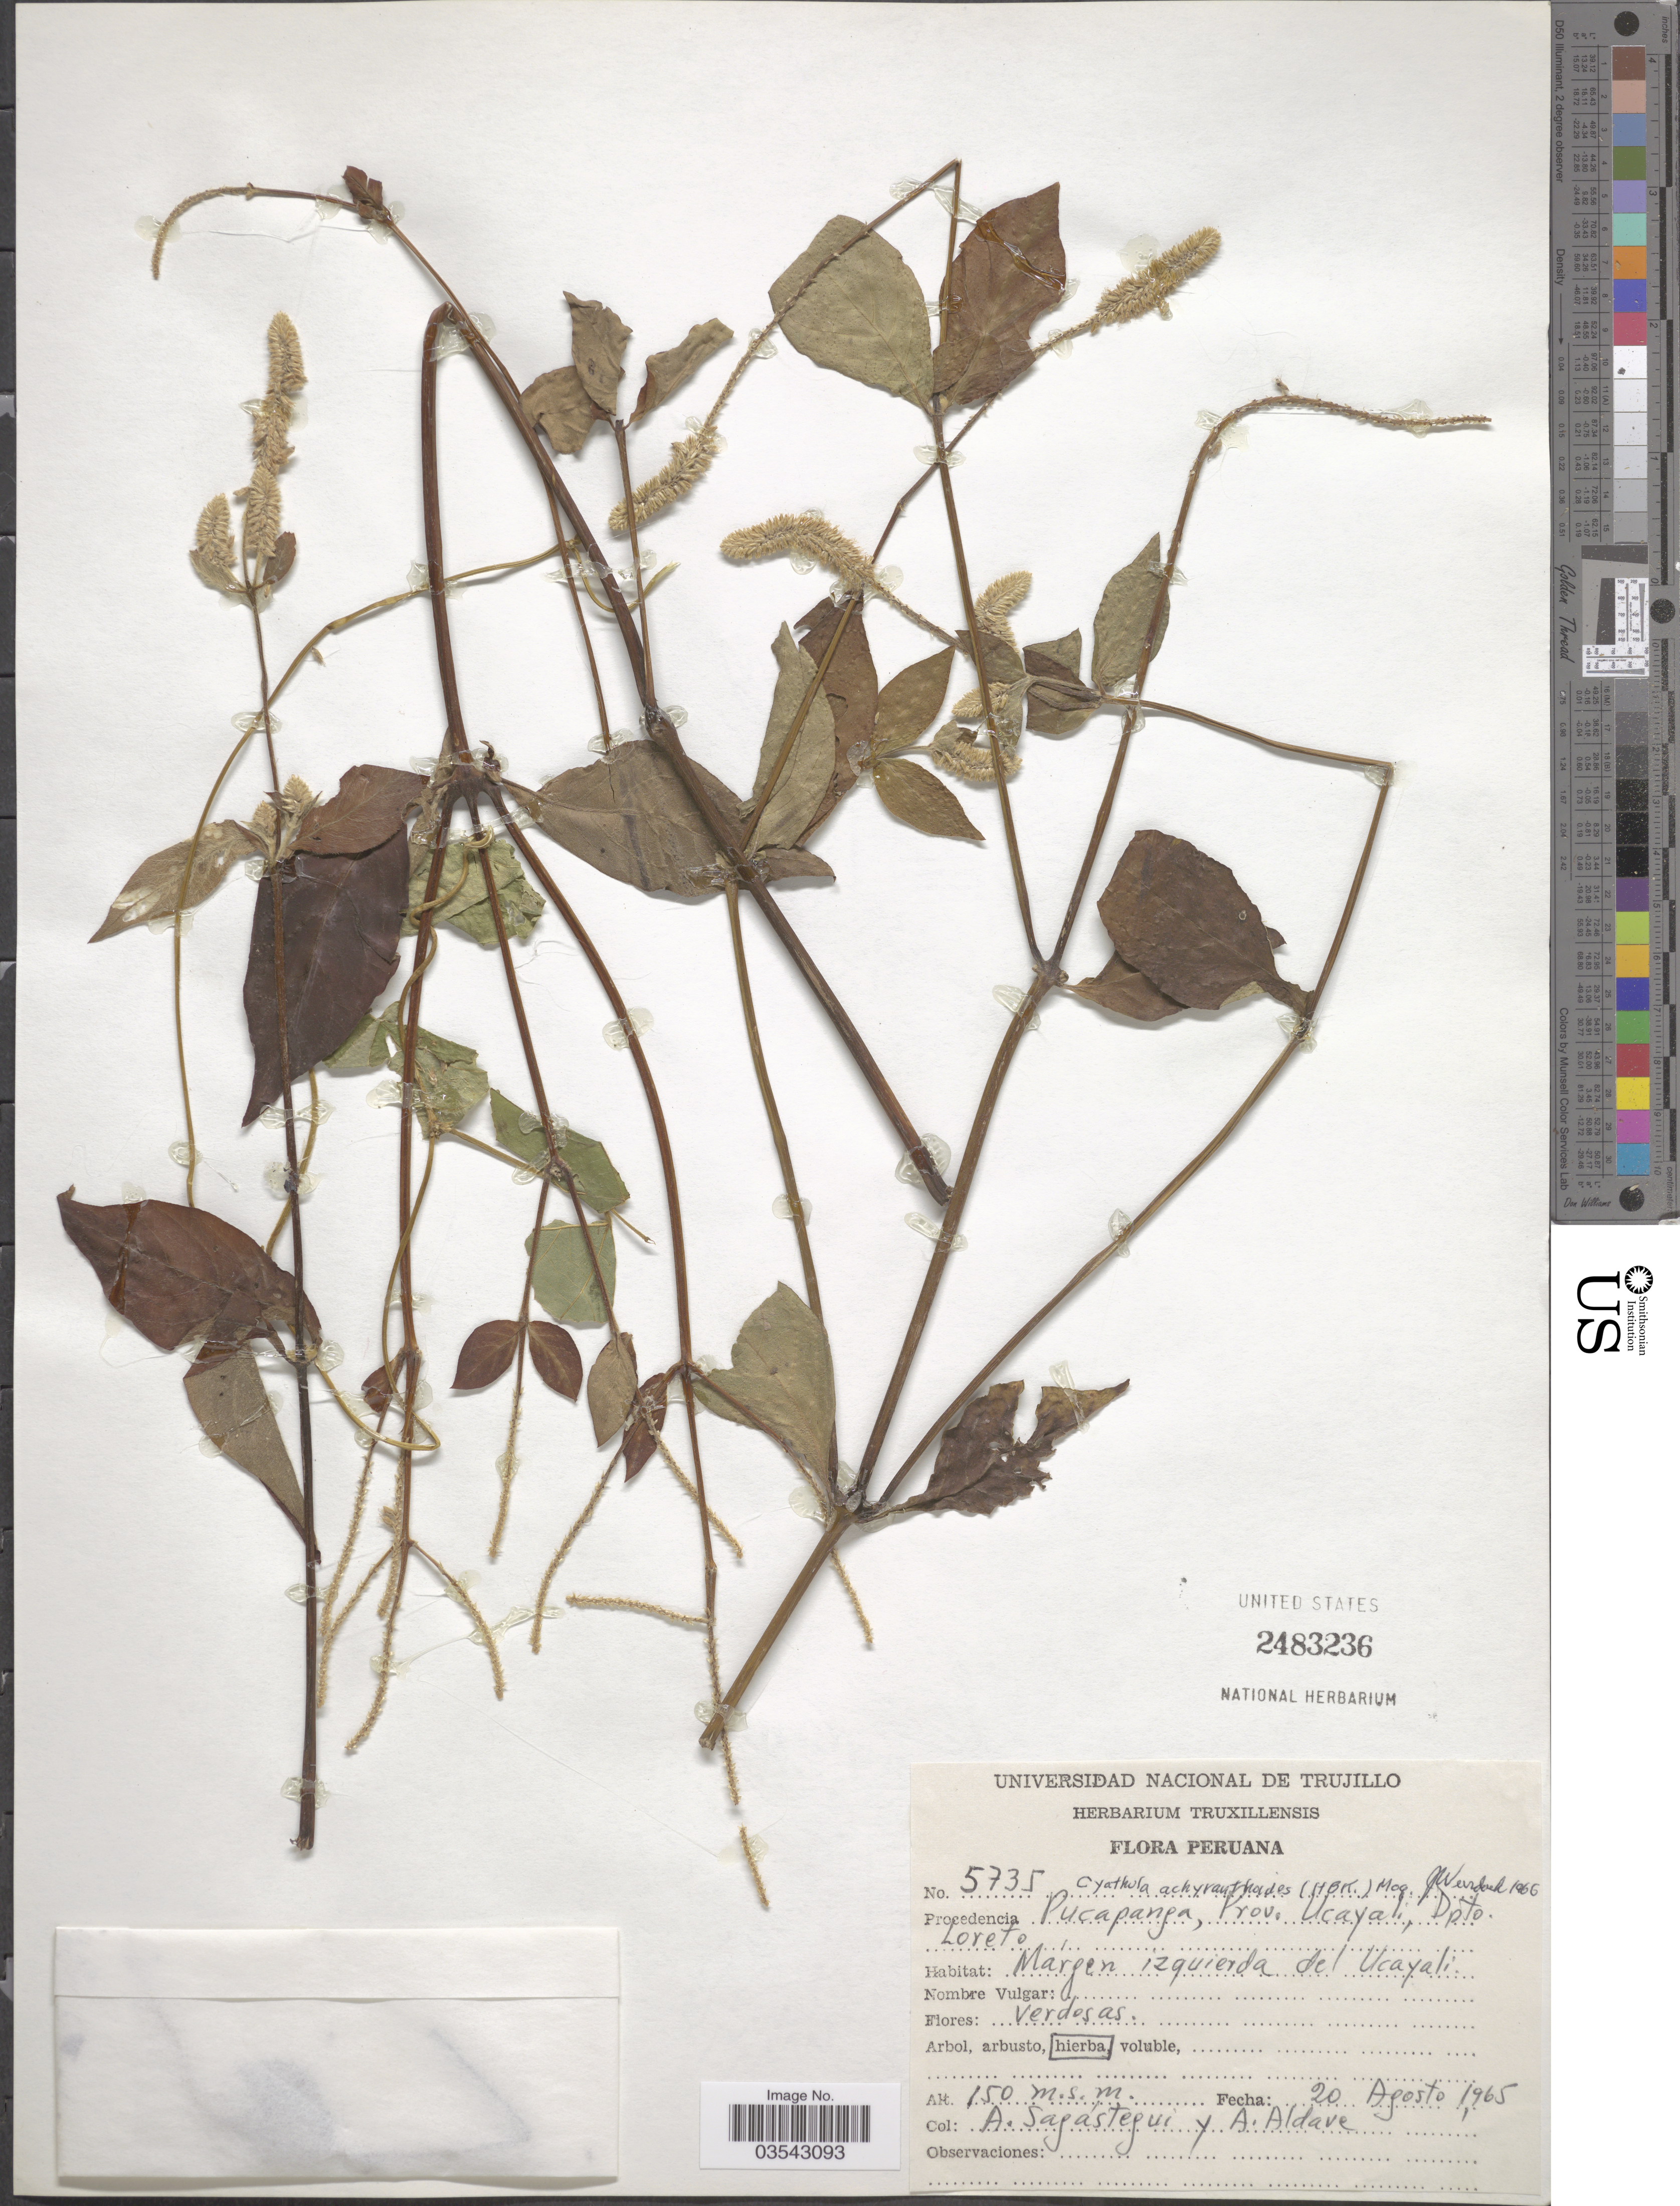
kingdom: Plantae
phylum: Tracheophyta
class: Magnoliopsida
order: Caryophyllales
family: Amaranthaceae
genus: Cyathula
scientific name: Cyathula achyranthoides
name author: (Kunth) Moq.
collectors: A. Sagastegui & A. Aldave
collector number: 5735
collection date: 1965-08-20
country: Peru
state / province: Loreto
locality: Pucapanga, Dpto. Loreto. Margen izquierda del Ucayali.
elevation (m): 150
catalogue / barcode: US 2483236